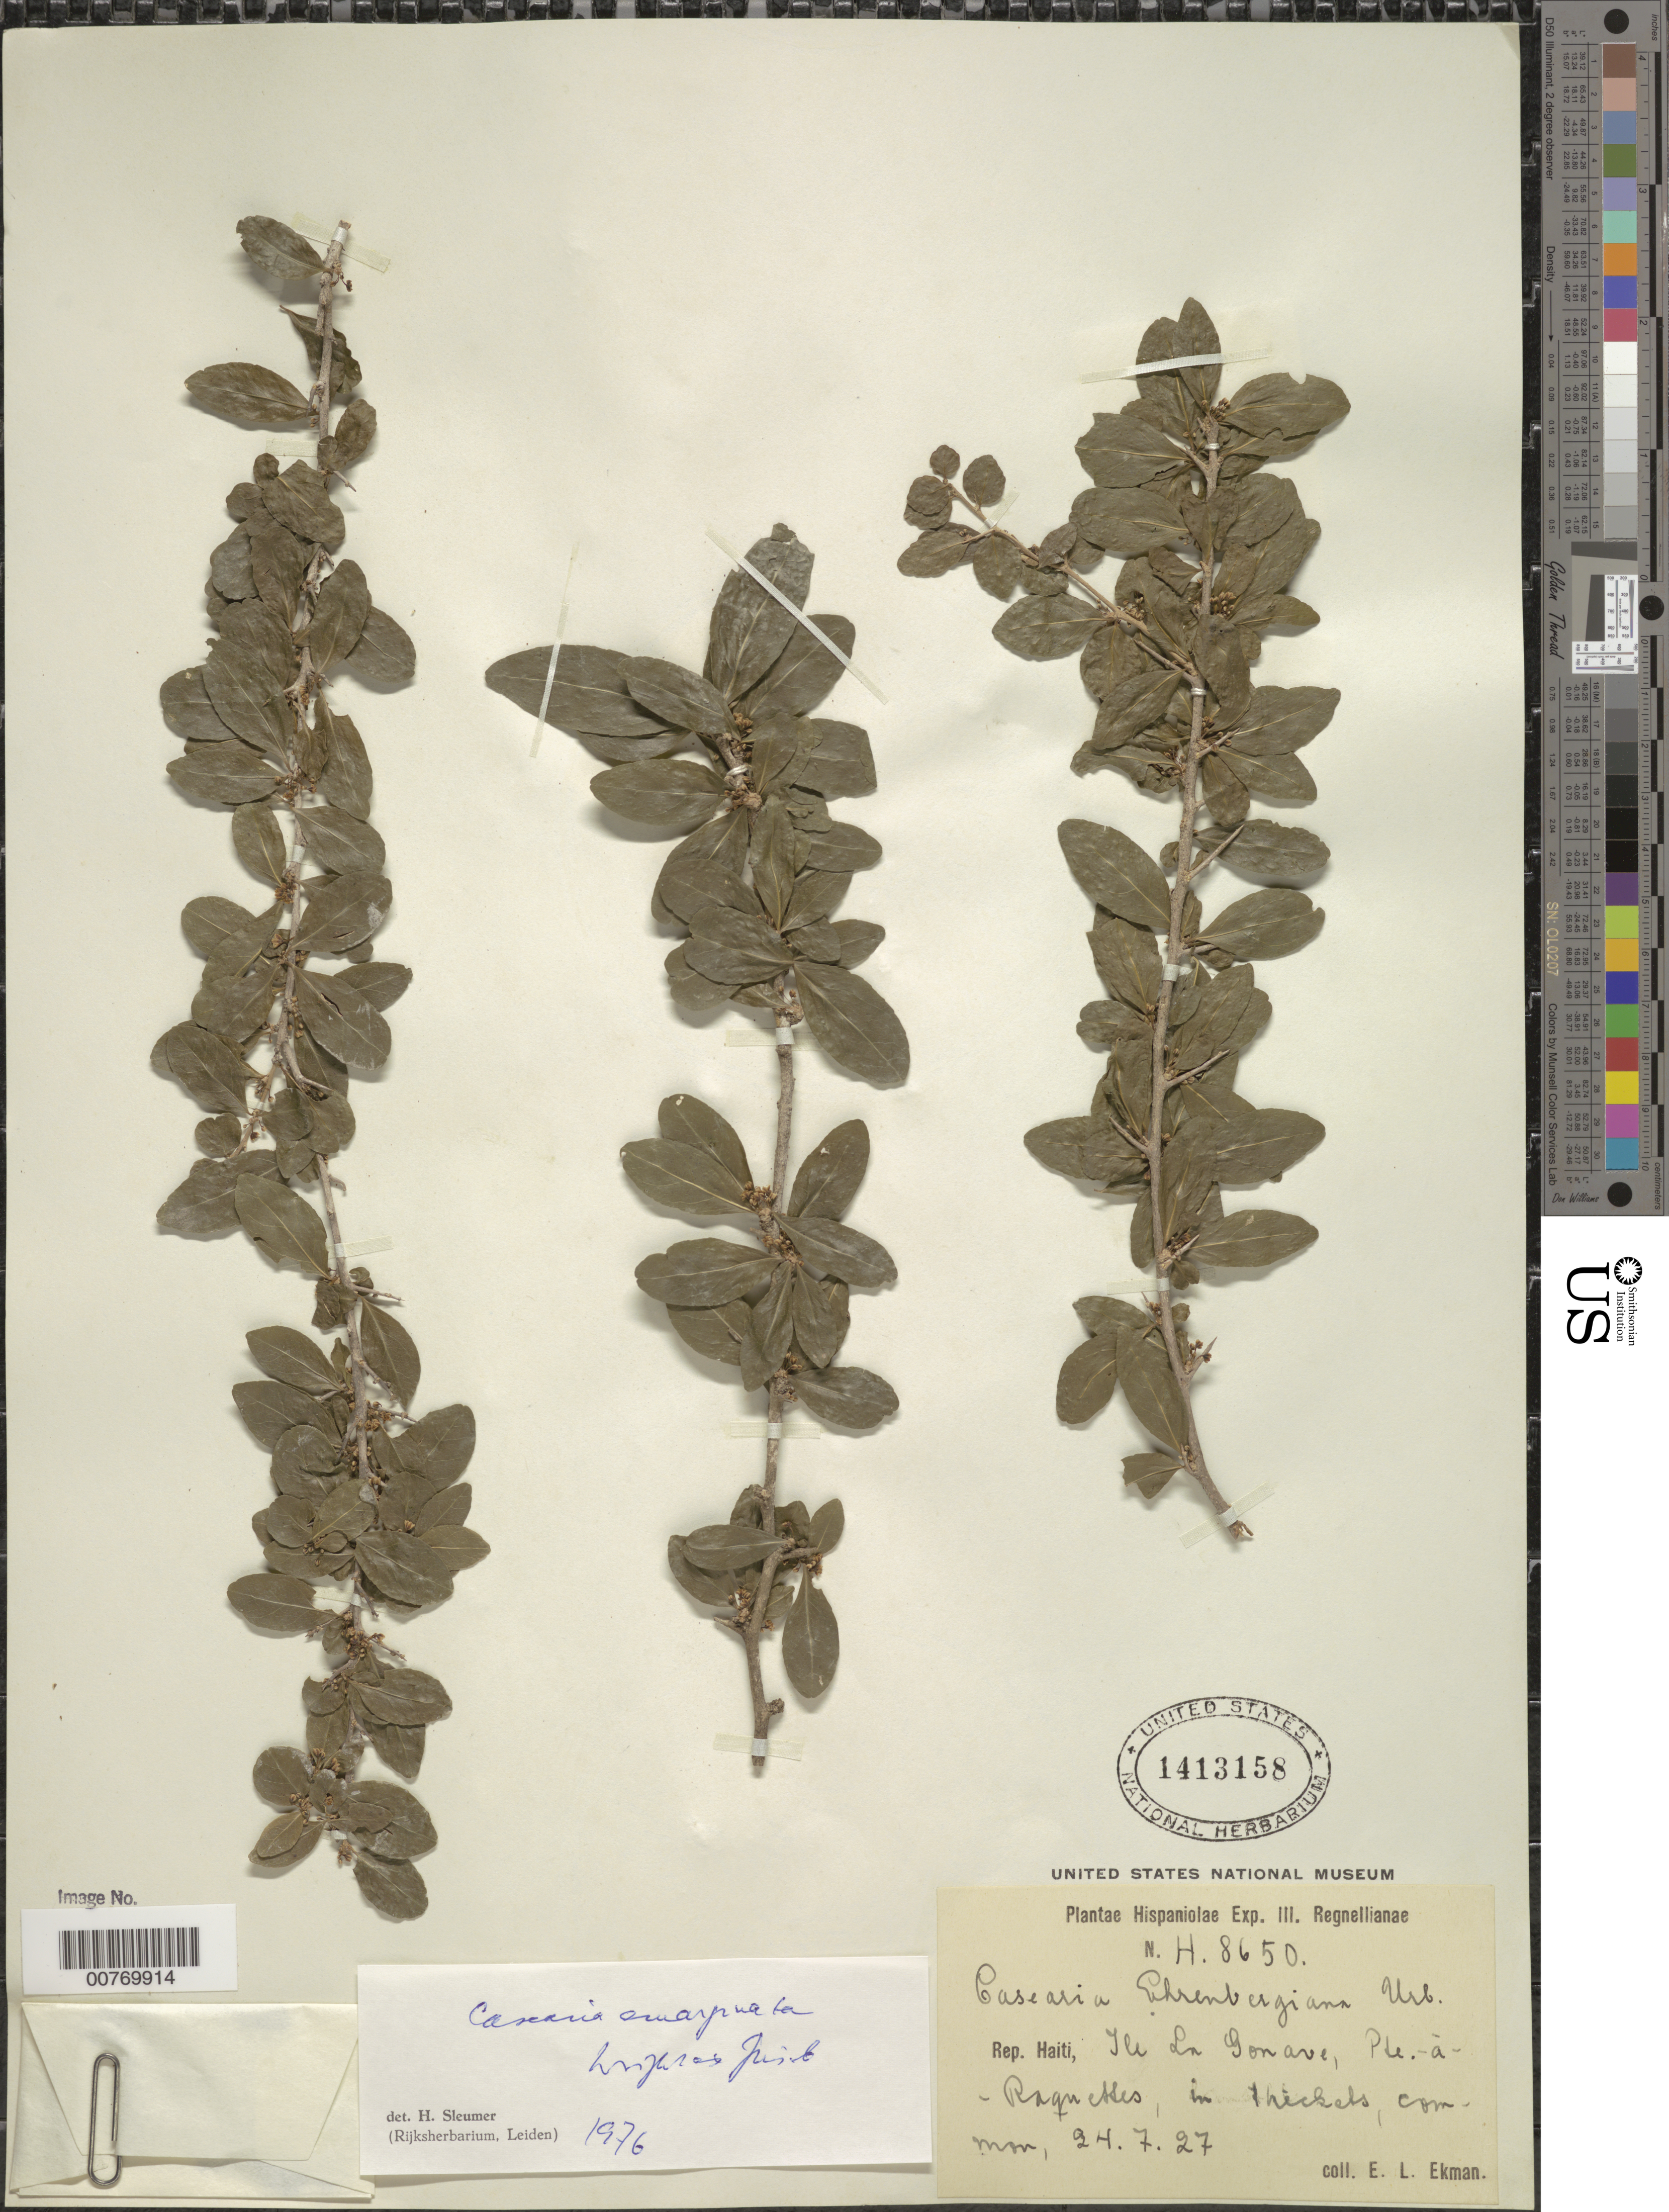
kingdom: Plantae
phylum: Tracheophyta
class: Magnoliopsida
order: Malpighiales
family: Salicaceae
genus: Casearia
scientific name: Casearia emarginata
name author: C. Wright ex Griseb.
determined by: Sleumer, H. O.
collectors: E. L. Ekman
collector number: H 8650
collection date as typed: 24 Jul 1927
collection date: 1927-07-24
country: Haiti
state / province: Ouest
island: Hispaniola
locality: Ln Gonave, Pte-ã-Raquettes.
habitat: In thickets.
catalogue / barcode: US 1413158